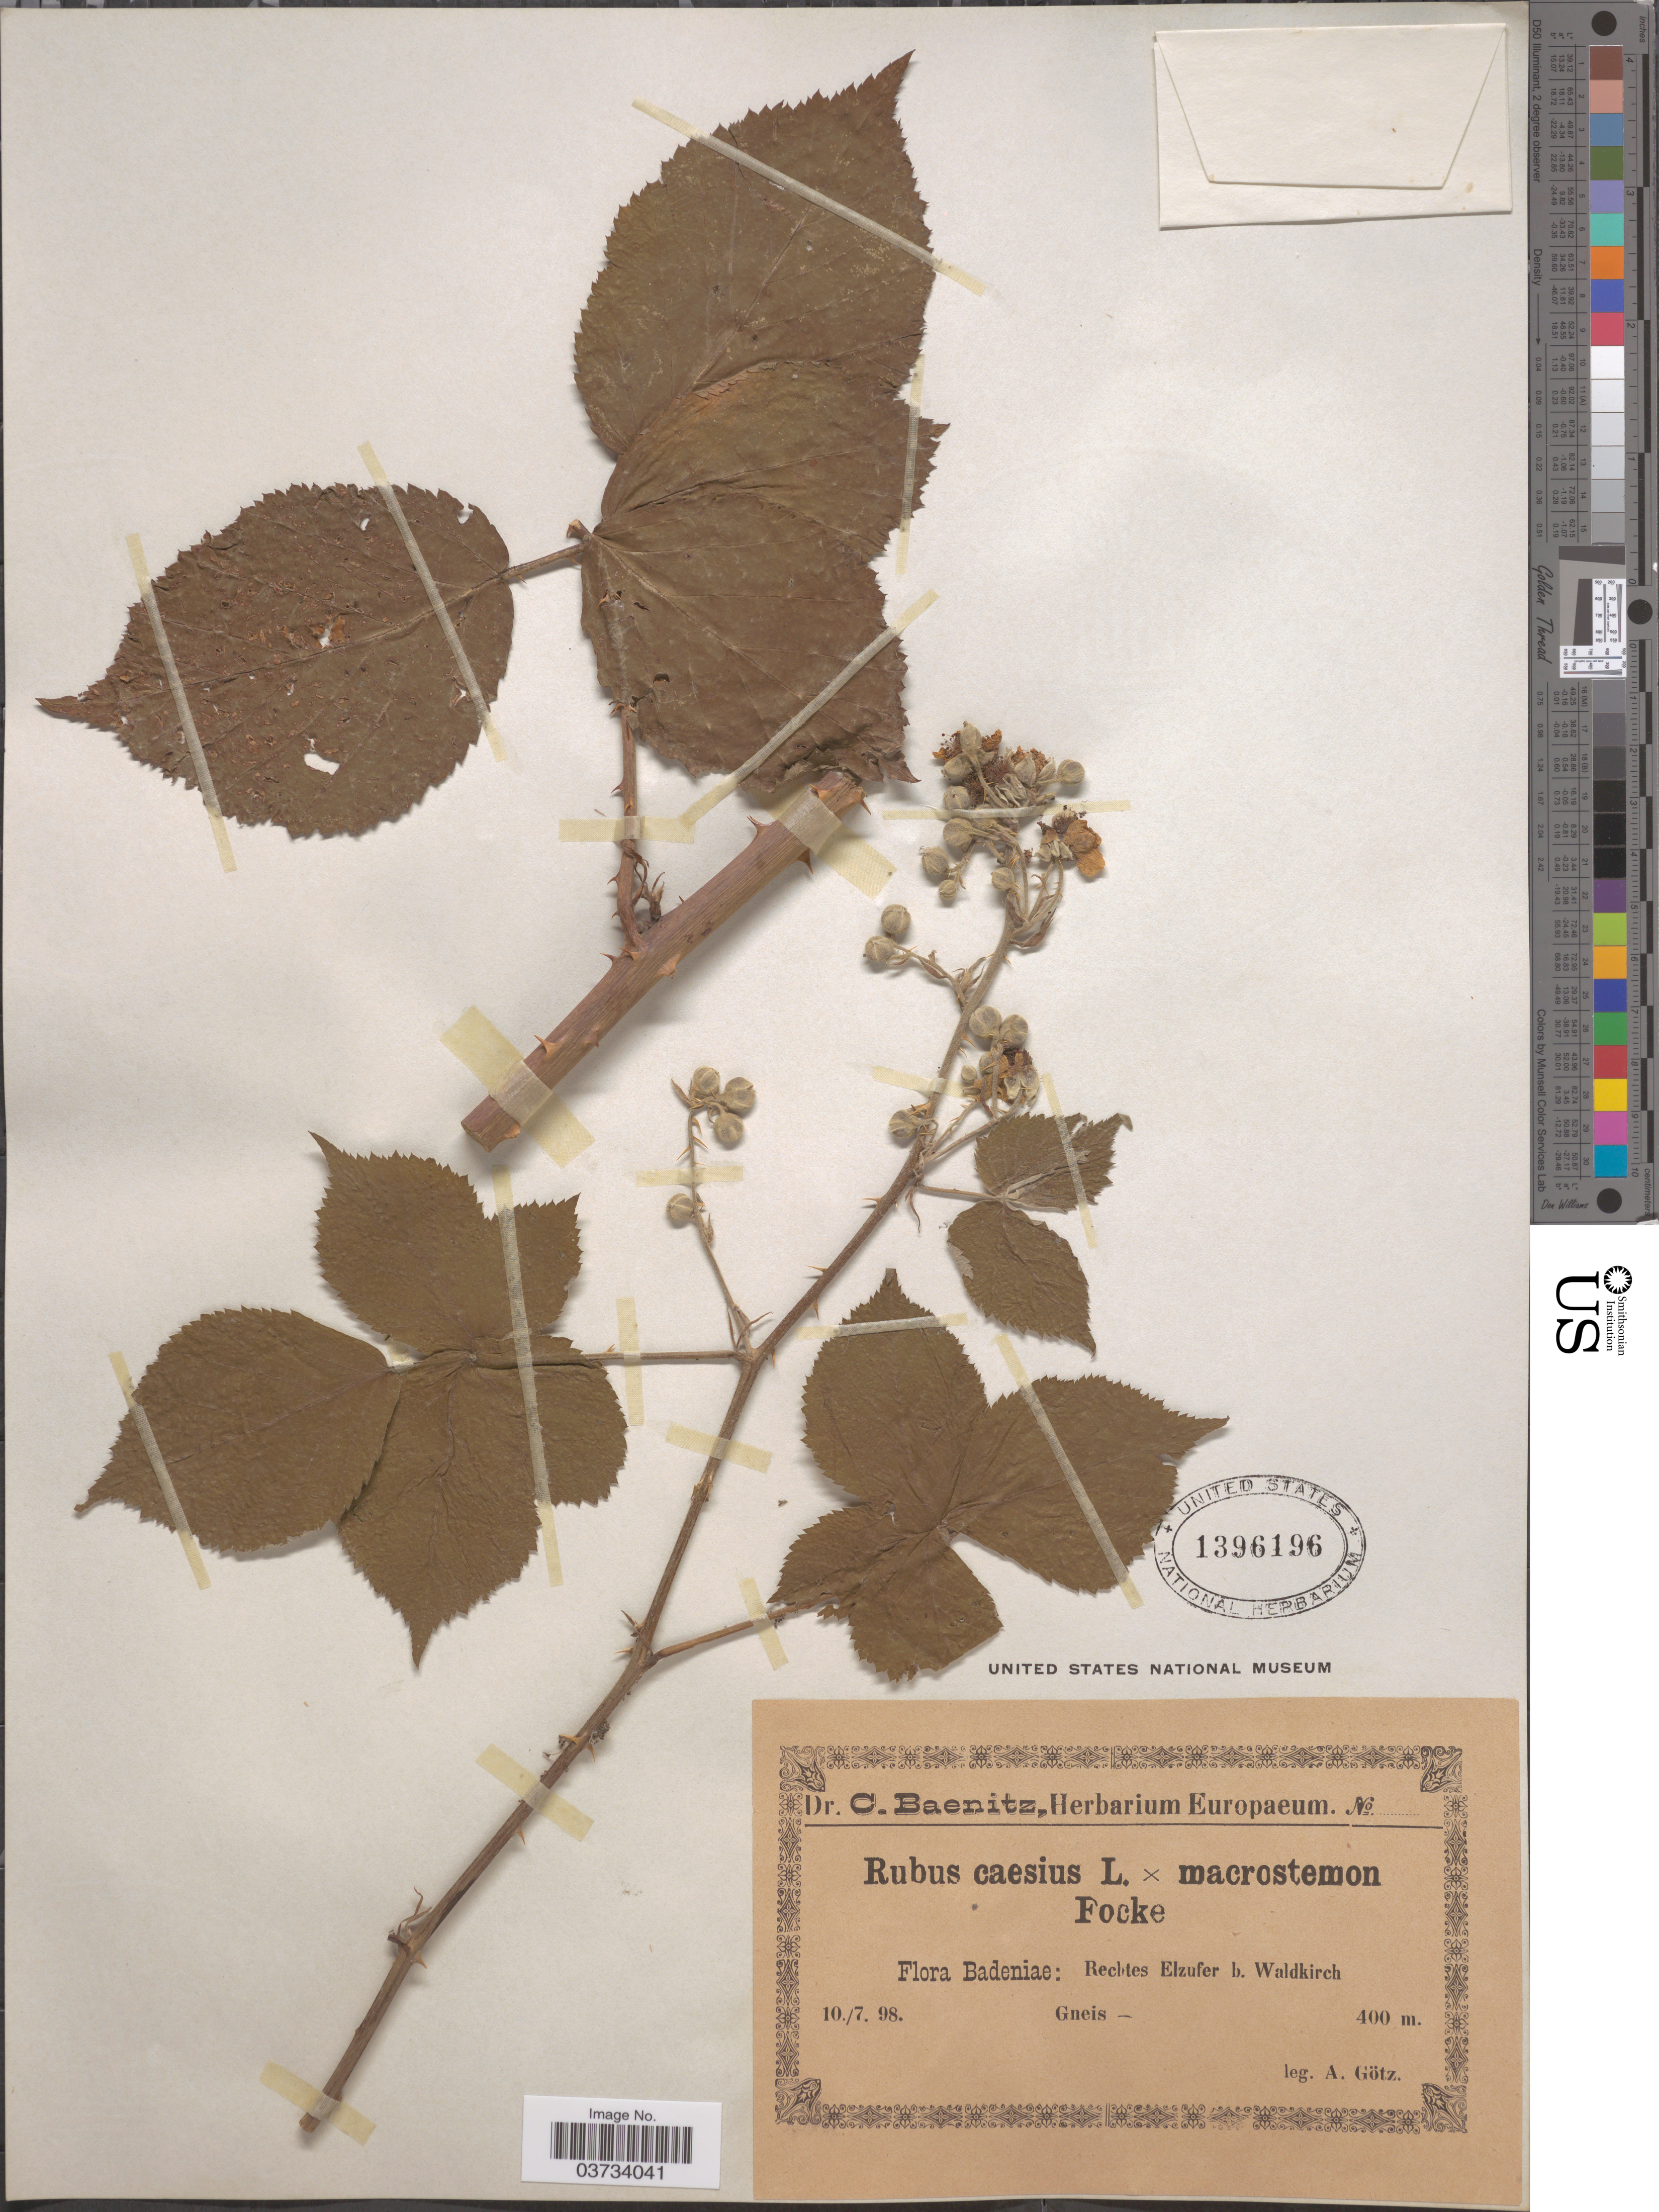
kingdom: Plantae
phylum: Tracheophyta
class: Magnoliopsida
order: Rosales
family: Rosaceae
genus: Rubus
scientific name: Rubus caesius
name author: L.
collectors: A. Götz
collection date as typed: Transcribed d/m/y: 10/7/98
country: Germany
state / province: Baden-Württemberg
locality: Badeniae: Rechtes Elzufer b. Waldkirch. Gneis.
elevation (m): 400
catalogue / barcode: US 1396196